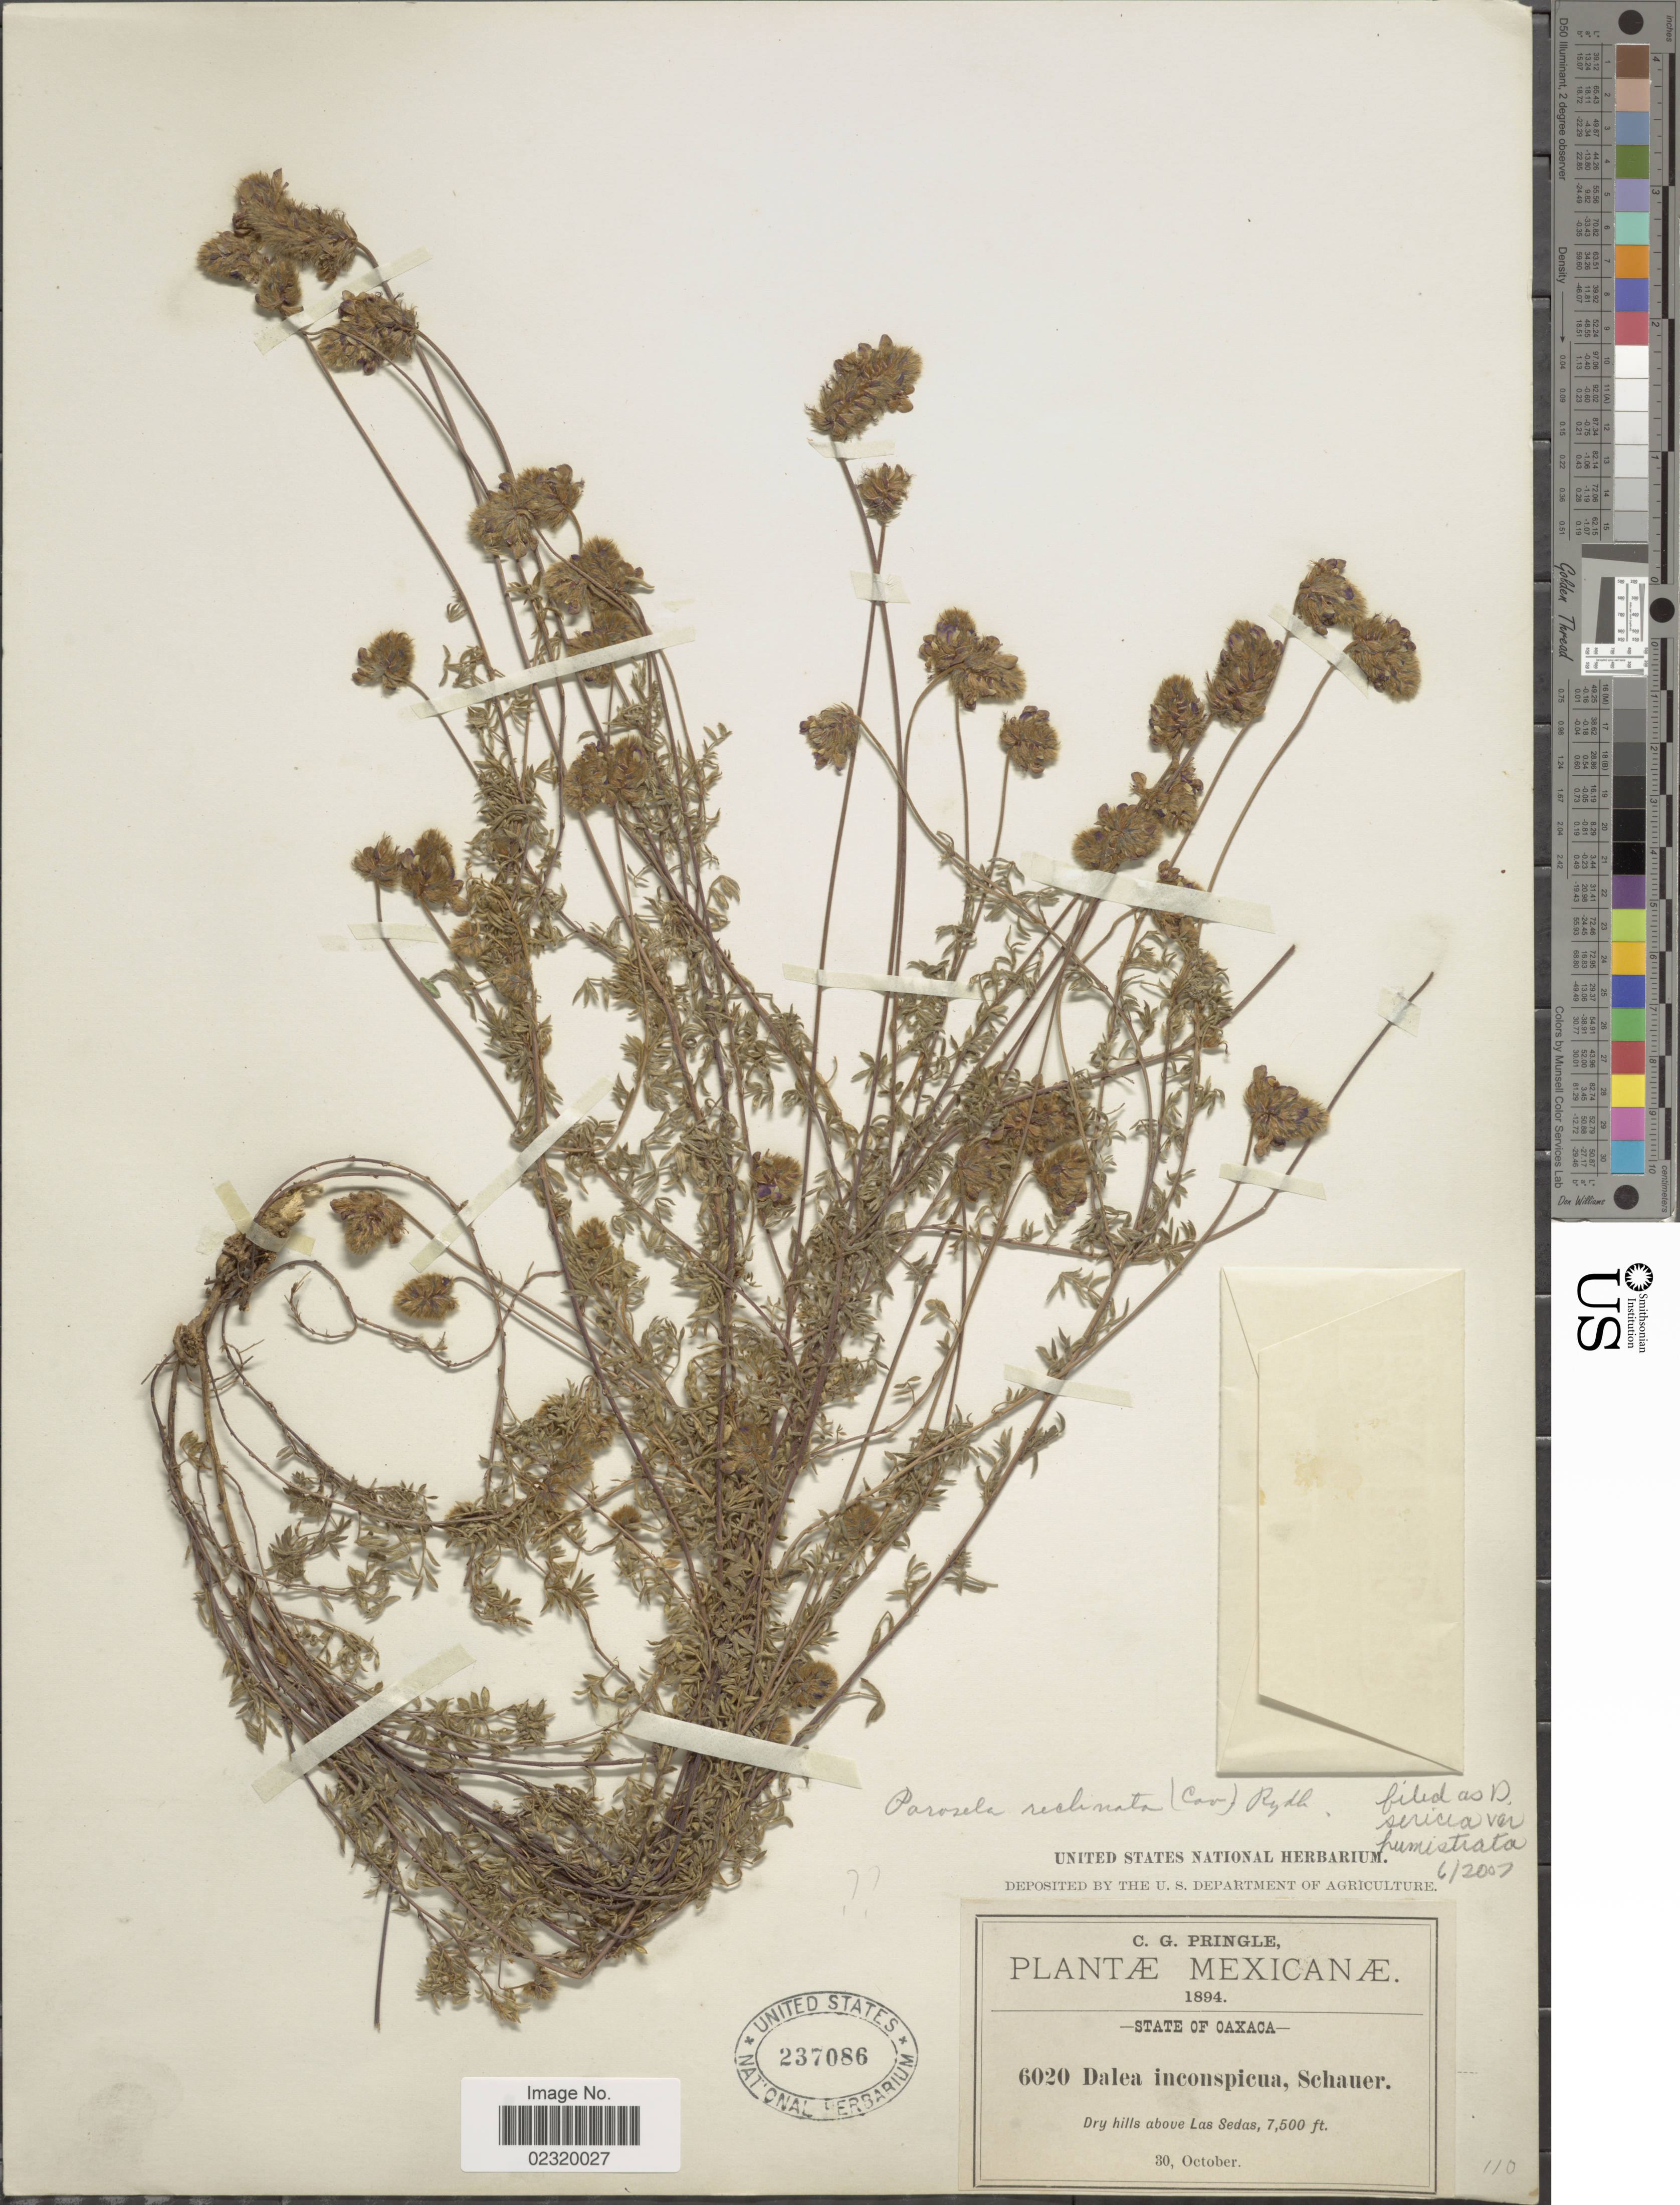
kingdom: Plantae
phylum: Tracheophyta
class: Magnoliopsida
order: Fabales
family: Fabaceae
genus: Dalea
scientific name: Dalea sericea var. humistrata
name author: Barneby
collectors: C. G. Pringle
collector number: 6020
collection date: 1894-10-30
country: Mexico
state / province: Oaxaca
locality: Above Las Sedas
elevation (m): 2286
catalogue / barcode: US 237086